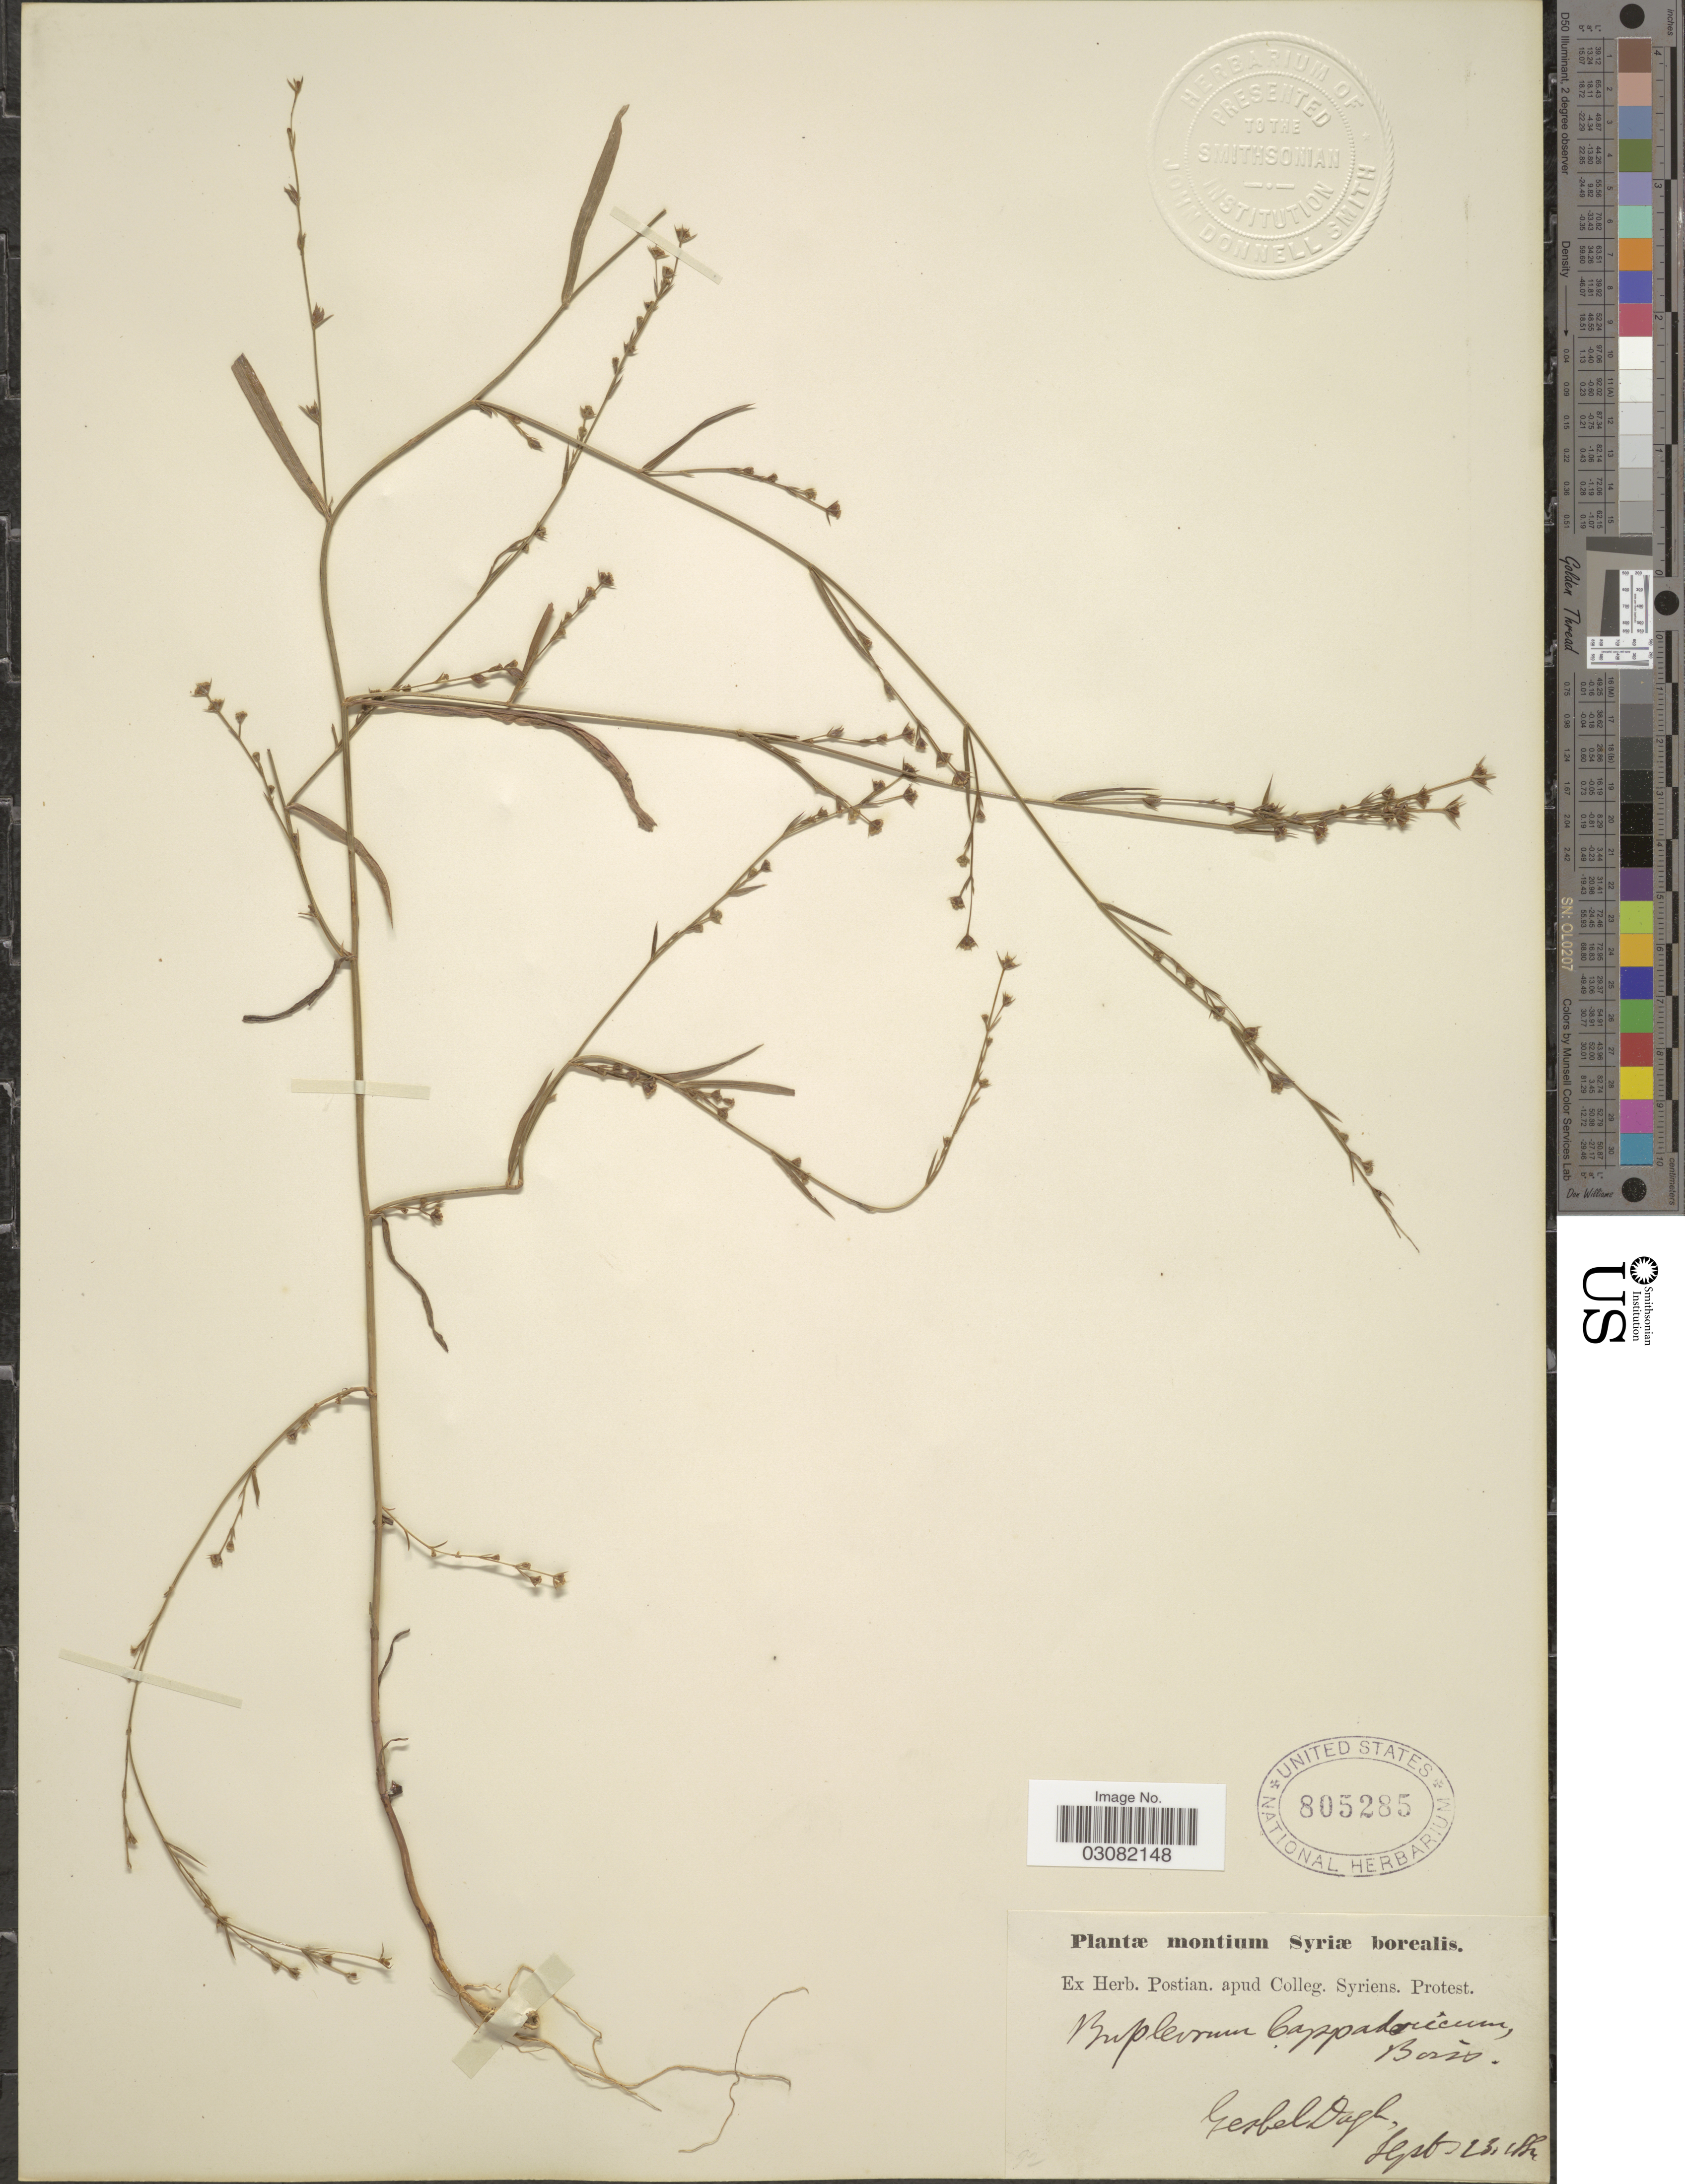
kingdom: Plantae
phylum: Tracheophyta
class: Magnoliopsida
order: Apiales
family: Apiaceae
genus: Bupleurum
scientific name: Bupleurum cappadocicum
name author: Boiss.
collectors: ex herb. Postian. apud Colleg. Syriens. Protest. USE "Fannie P. A. Shepard" (10308853) AS PRIMARY COLLECTOR INSTEAD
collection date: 1884-09-23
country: Syria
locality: GerbelDagh.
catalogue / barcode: US 805285